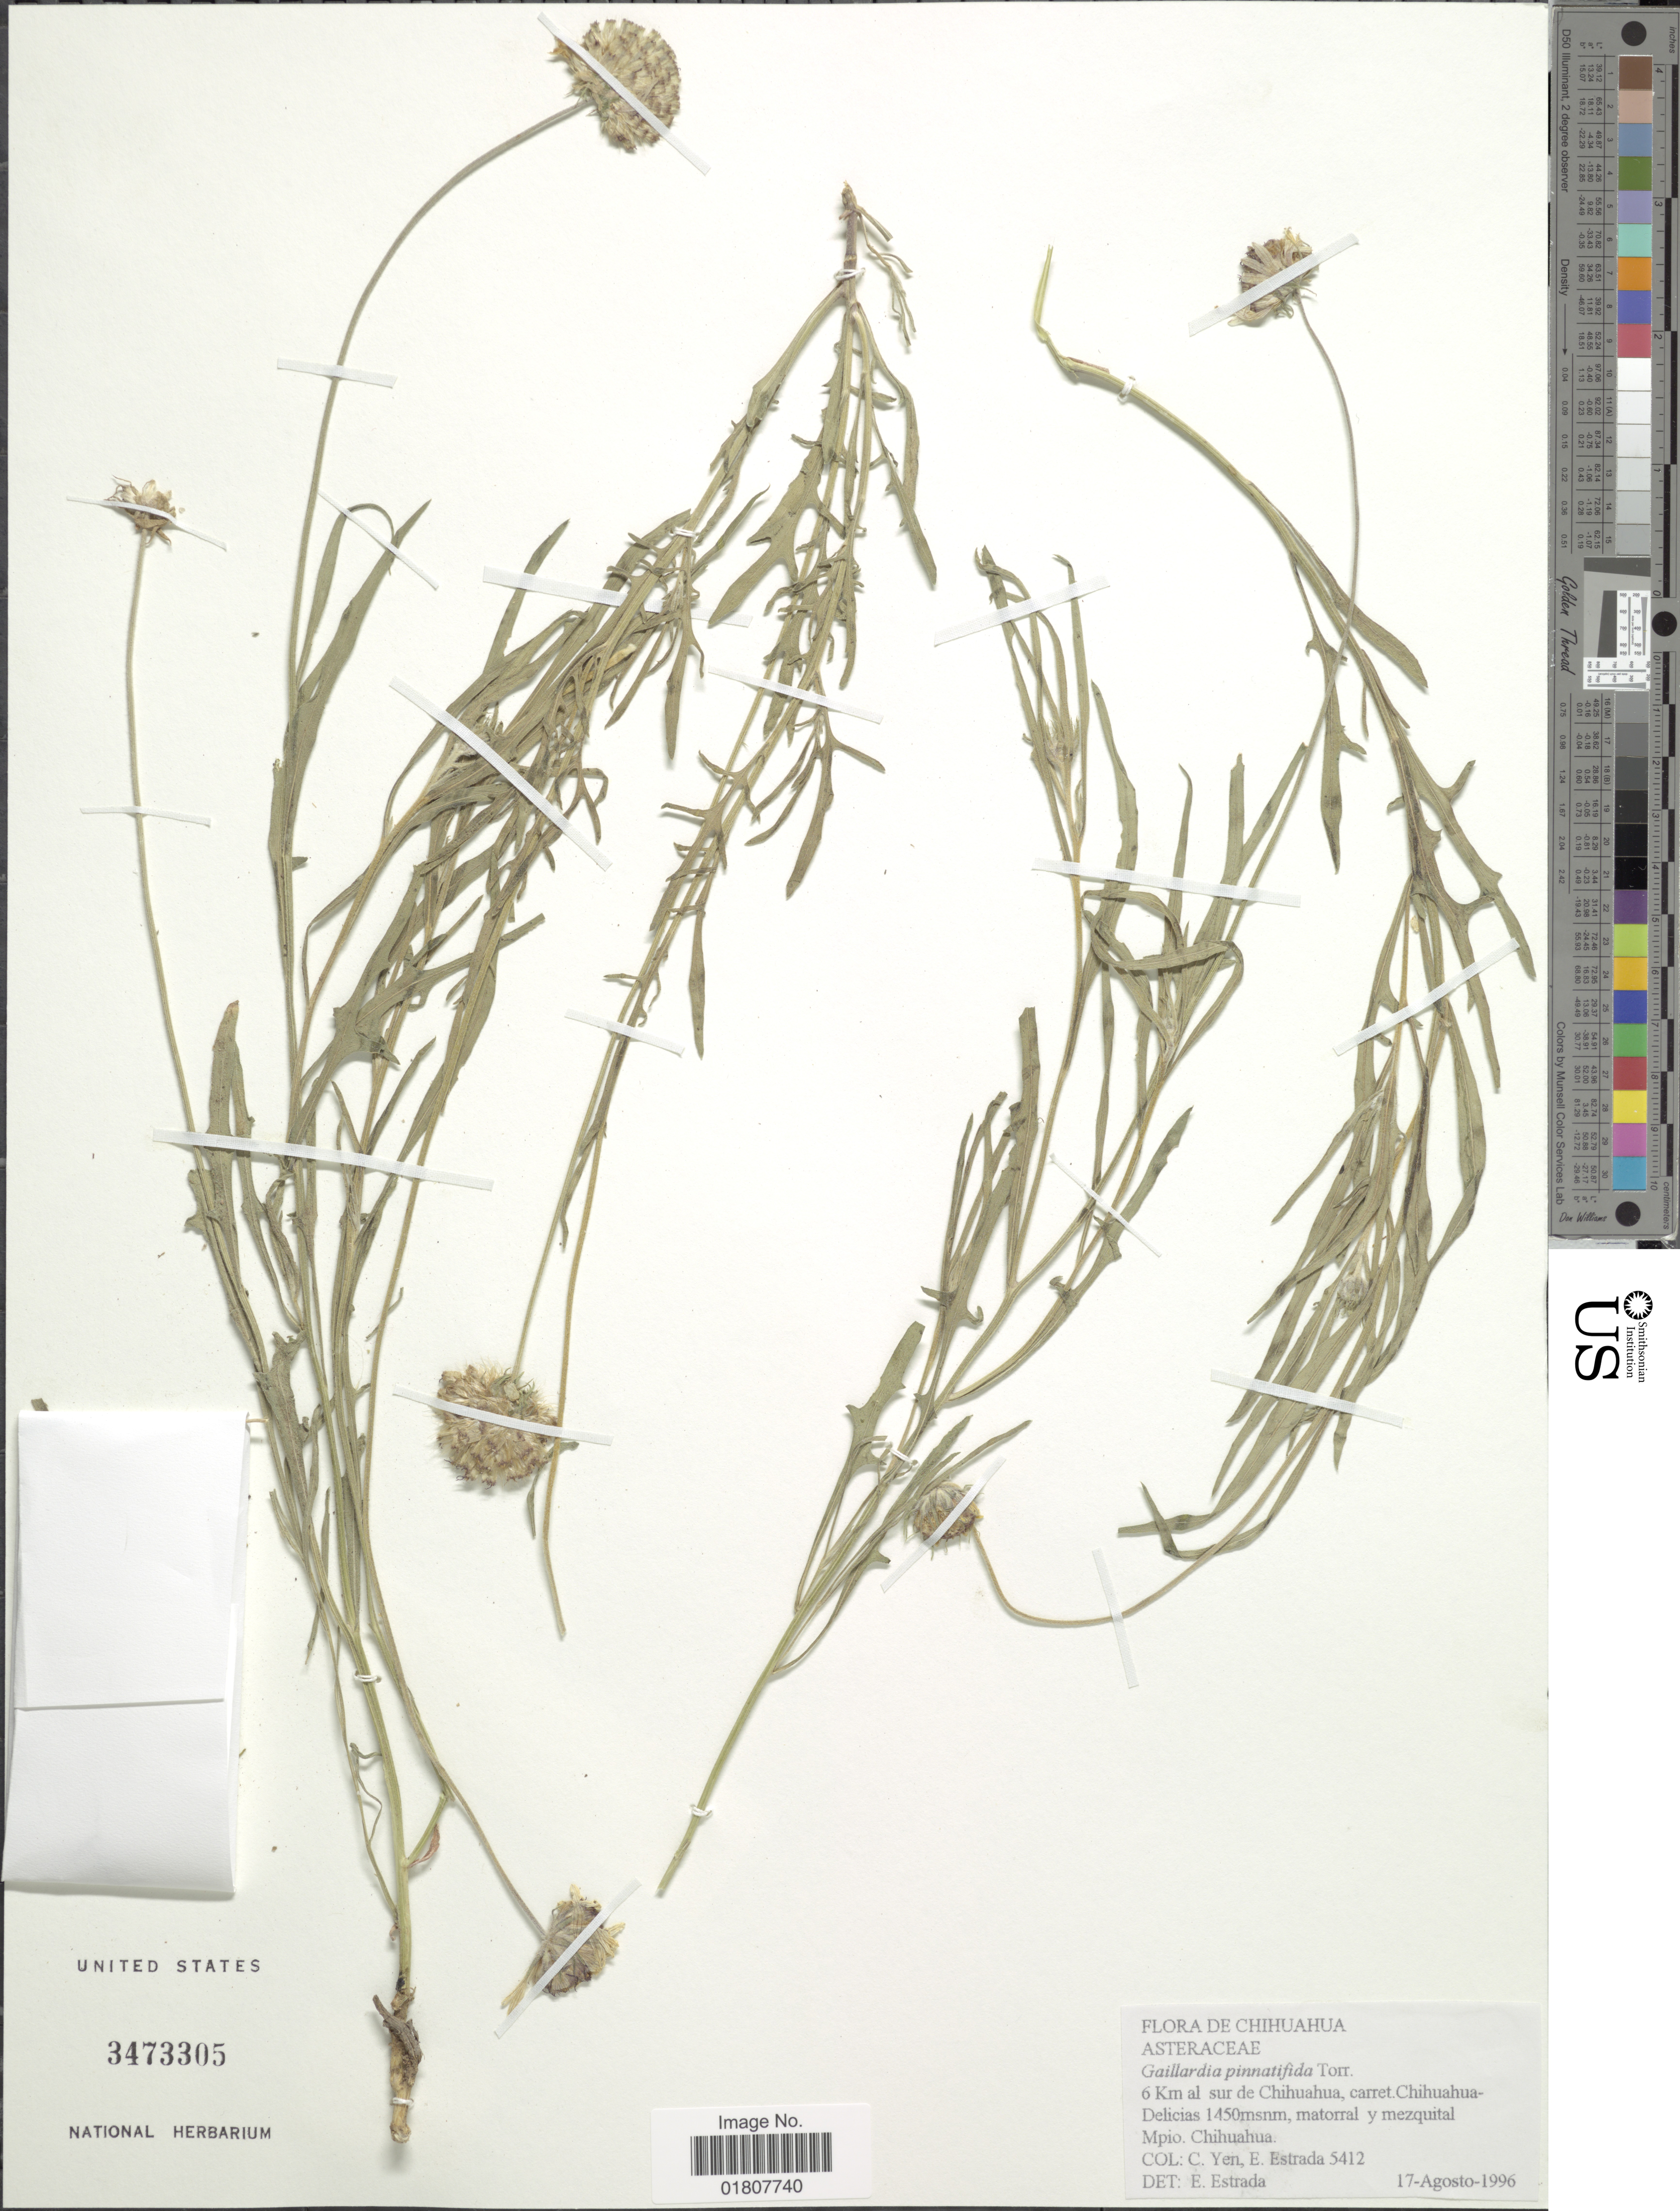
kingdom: Plantae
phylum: Tracheophyta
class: Magnoliopsida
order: Asterales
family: Asteraceae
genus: Gaillardia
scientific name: Gaillardia pinnatifida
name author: Torr.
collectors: C. Yen & E. Estrada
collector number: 5412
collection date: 1996-08-17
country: Mexico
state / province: Chihuahua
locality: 6 Km al sur de Chihuahua, carret. Chihuahua-Mpio. Chihuahua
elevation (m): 1450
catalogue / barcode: US 3473305